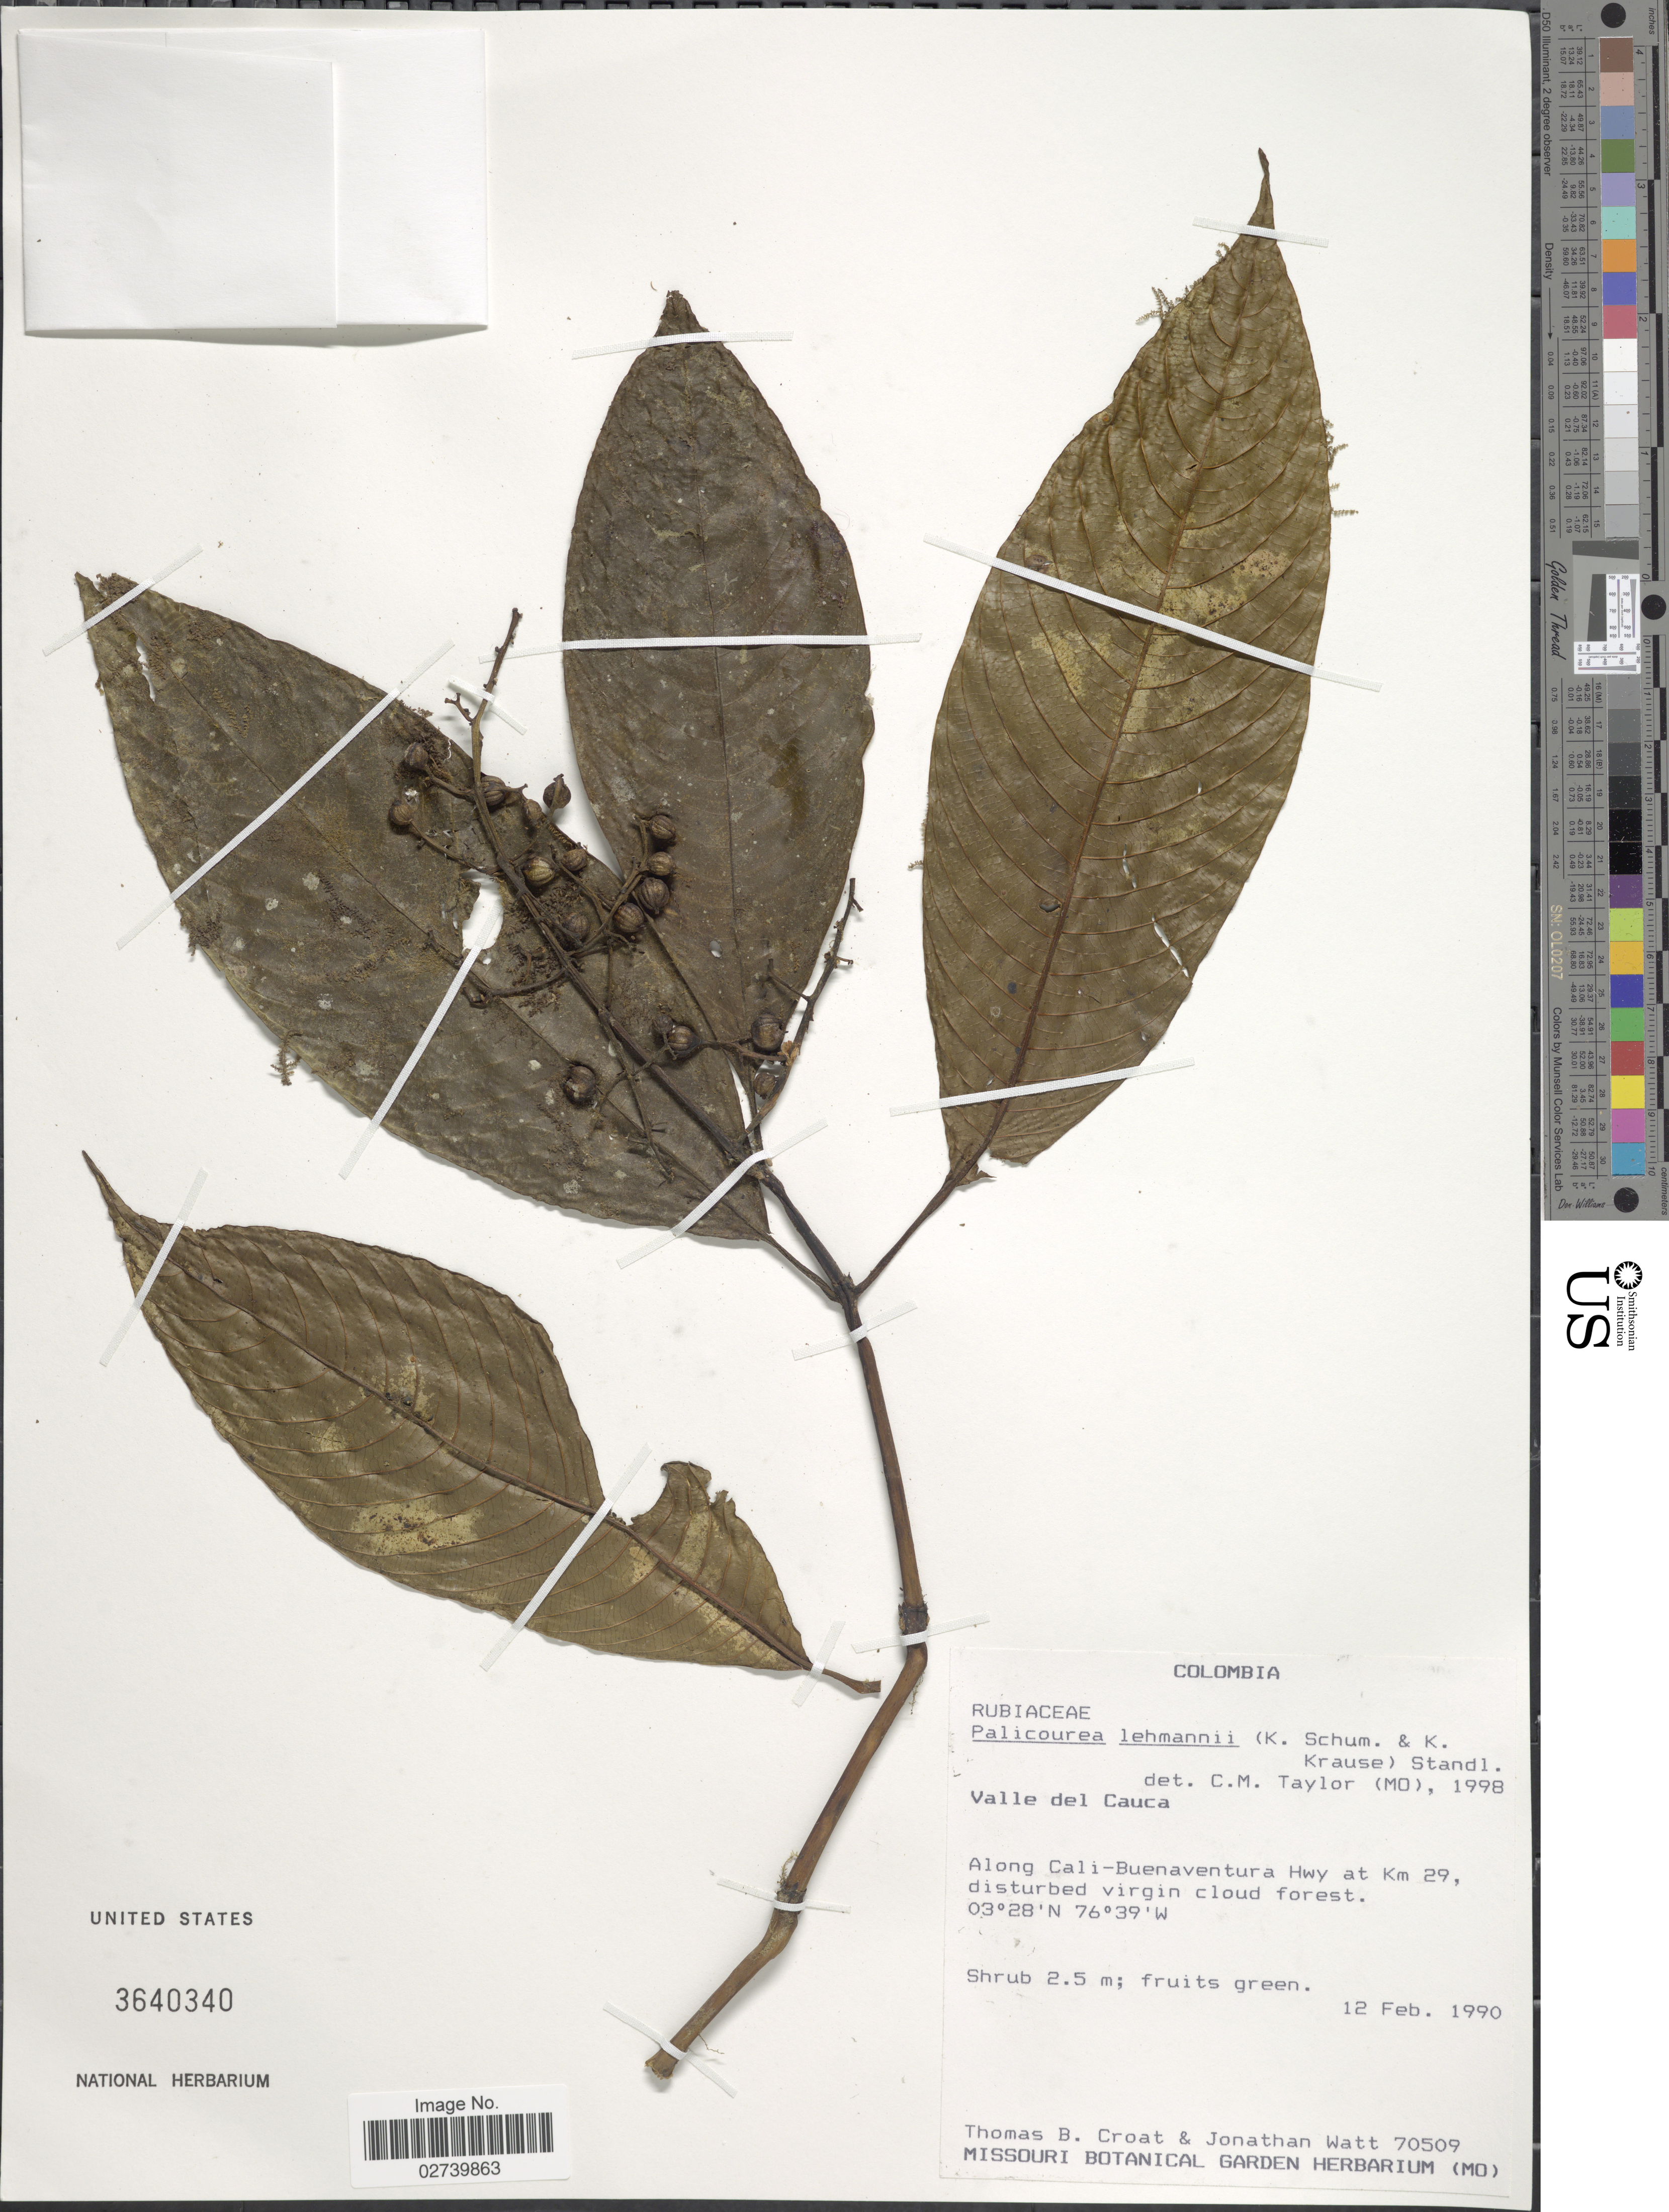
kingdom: Plantae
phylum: Tracheophyta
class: Magnoliopsida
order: Gentianales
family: Rubiaceae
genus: Palicourea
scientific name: Palicourea lehmannii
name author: (K. Schum. & K. Krause) Standl.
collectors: T. B. Croat & J. Watt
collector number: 70509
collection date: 1990-02-12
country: Colombia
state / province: Valle del Cauca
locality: Along Cali-Buenaventura Hwy at Km 29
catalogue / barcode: US 3640340